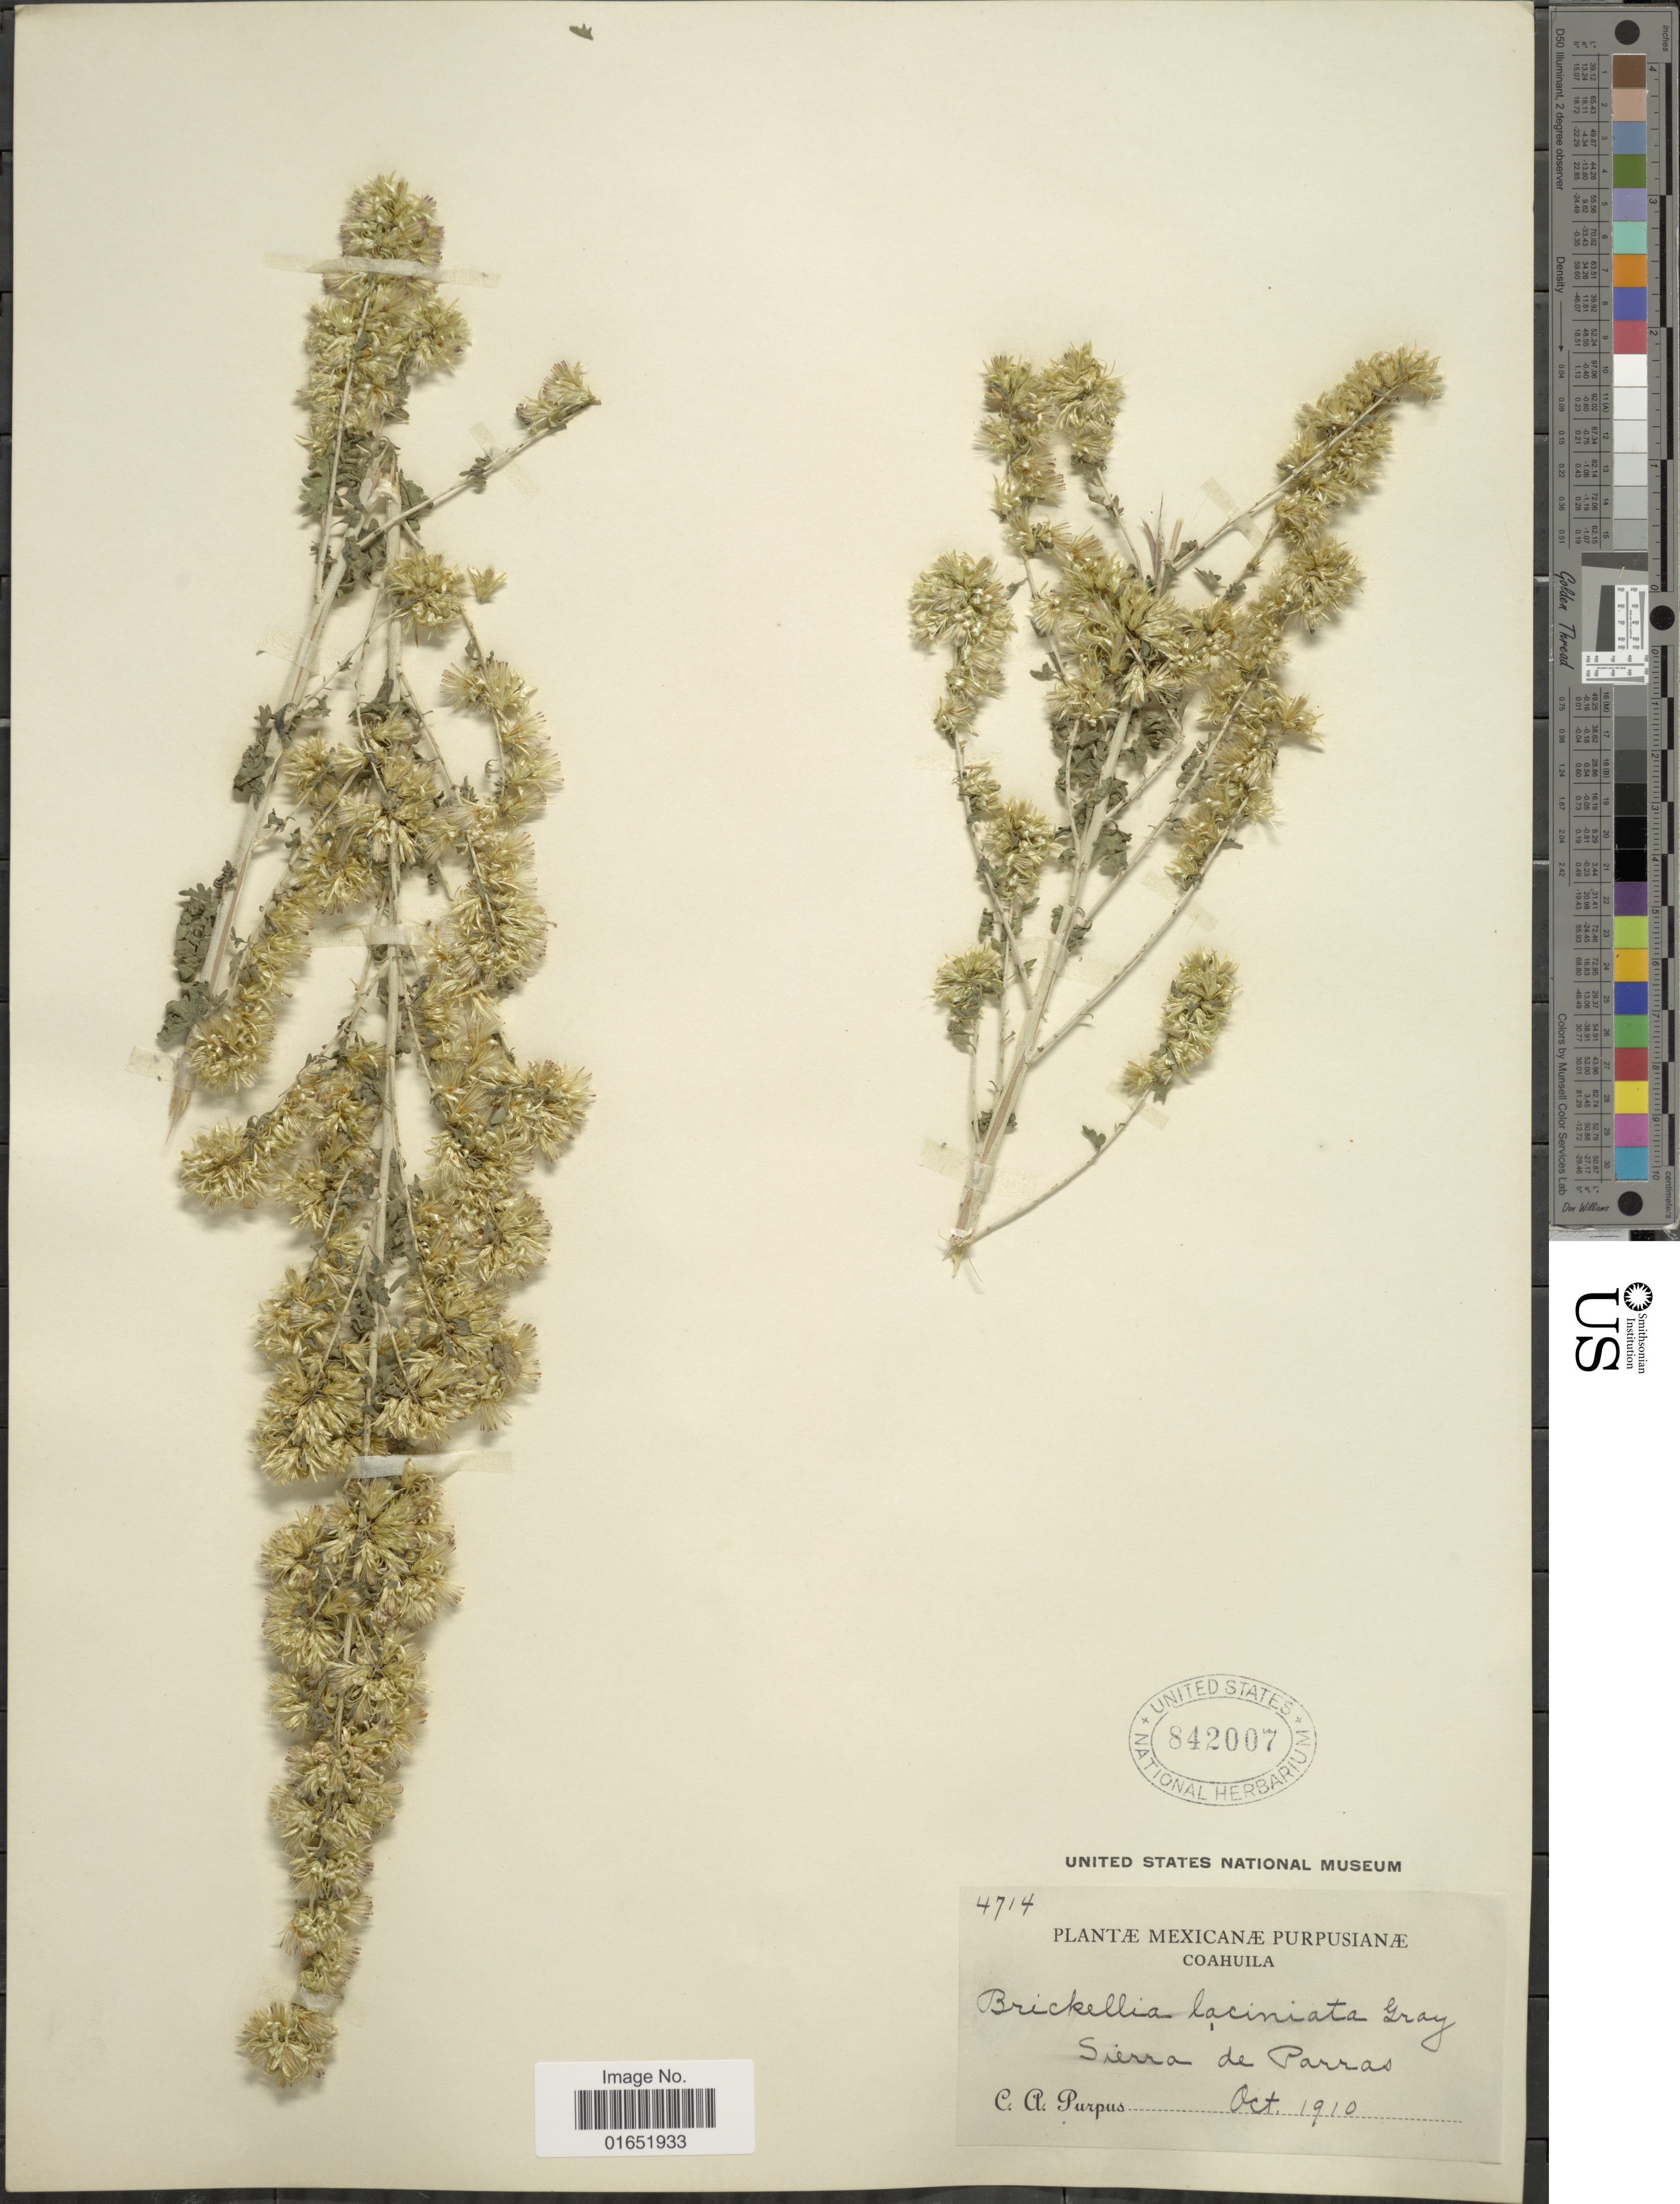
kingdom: Plantae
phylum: Tracheophyta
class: Magnoliopsida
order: Asterales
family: Asteraceae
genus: Brickellia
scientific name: Brickellia laciniata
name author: A. Gray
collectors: C. A. Purpus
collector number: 4714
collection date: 1910-10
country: Mexico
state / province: Coahuila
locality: Sierra de Parras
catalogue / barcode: US 842007